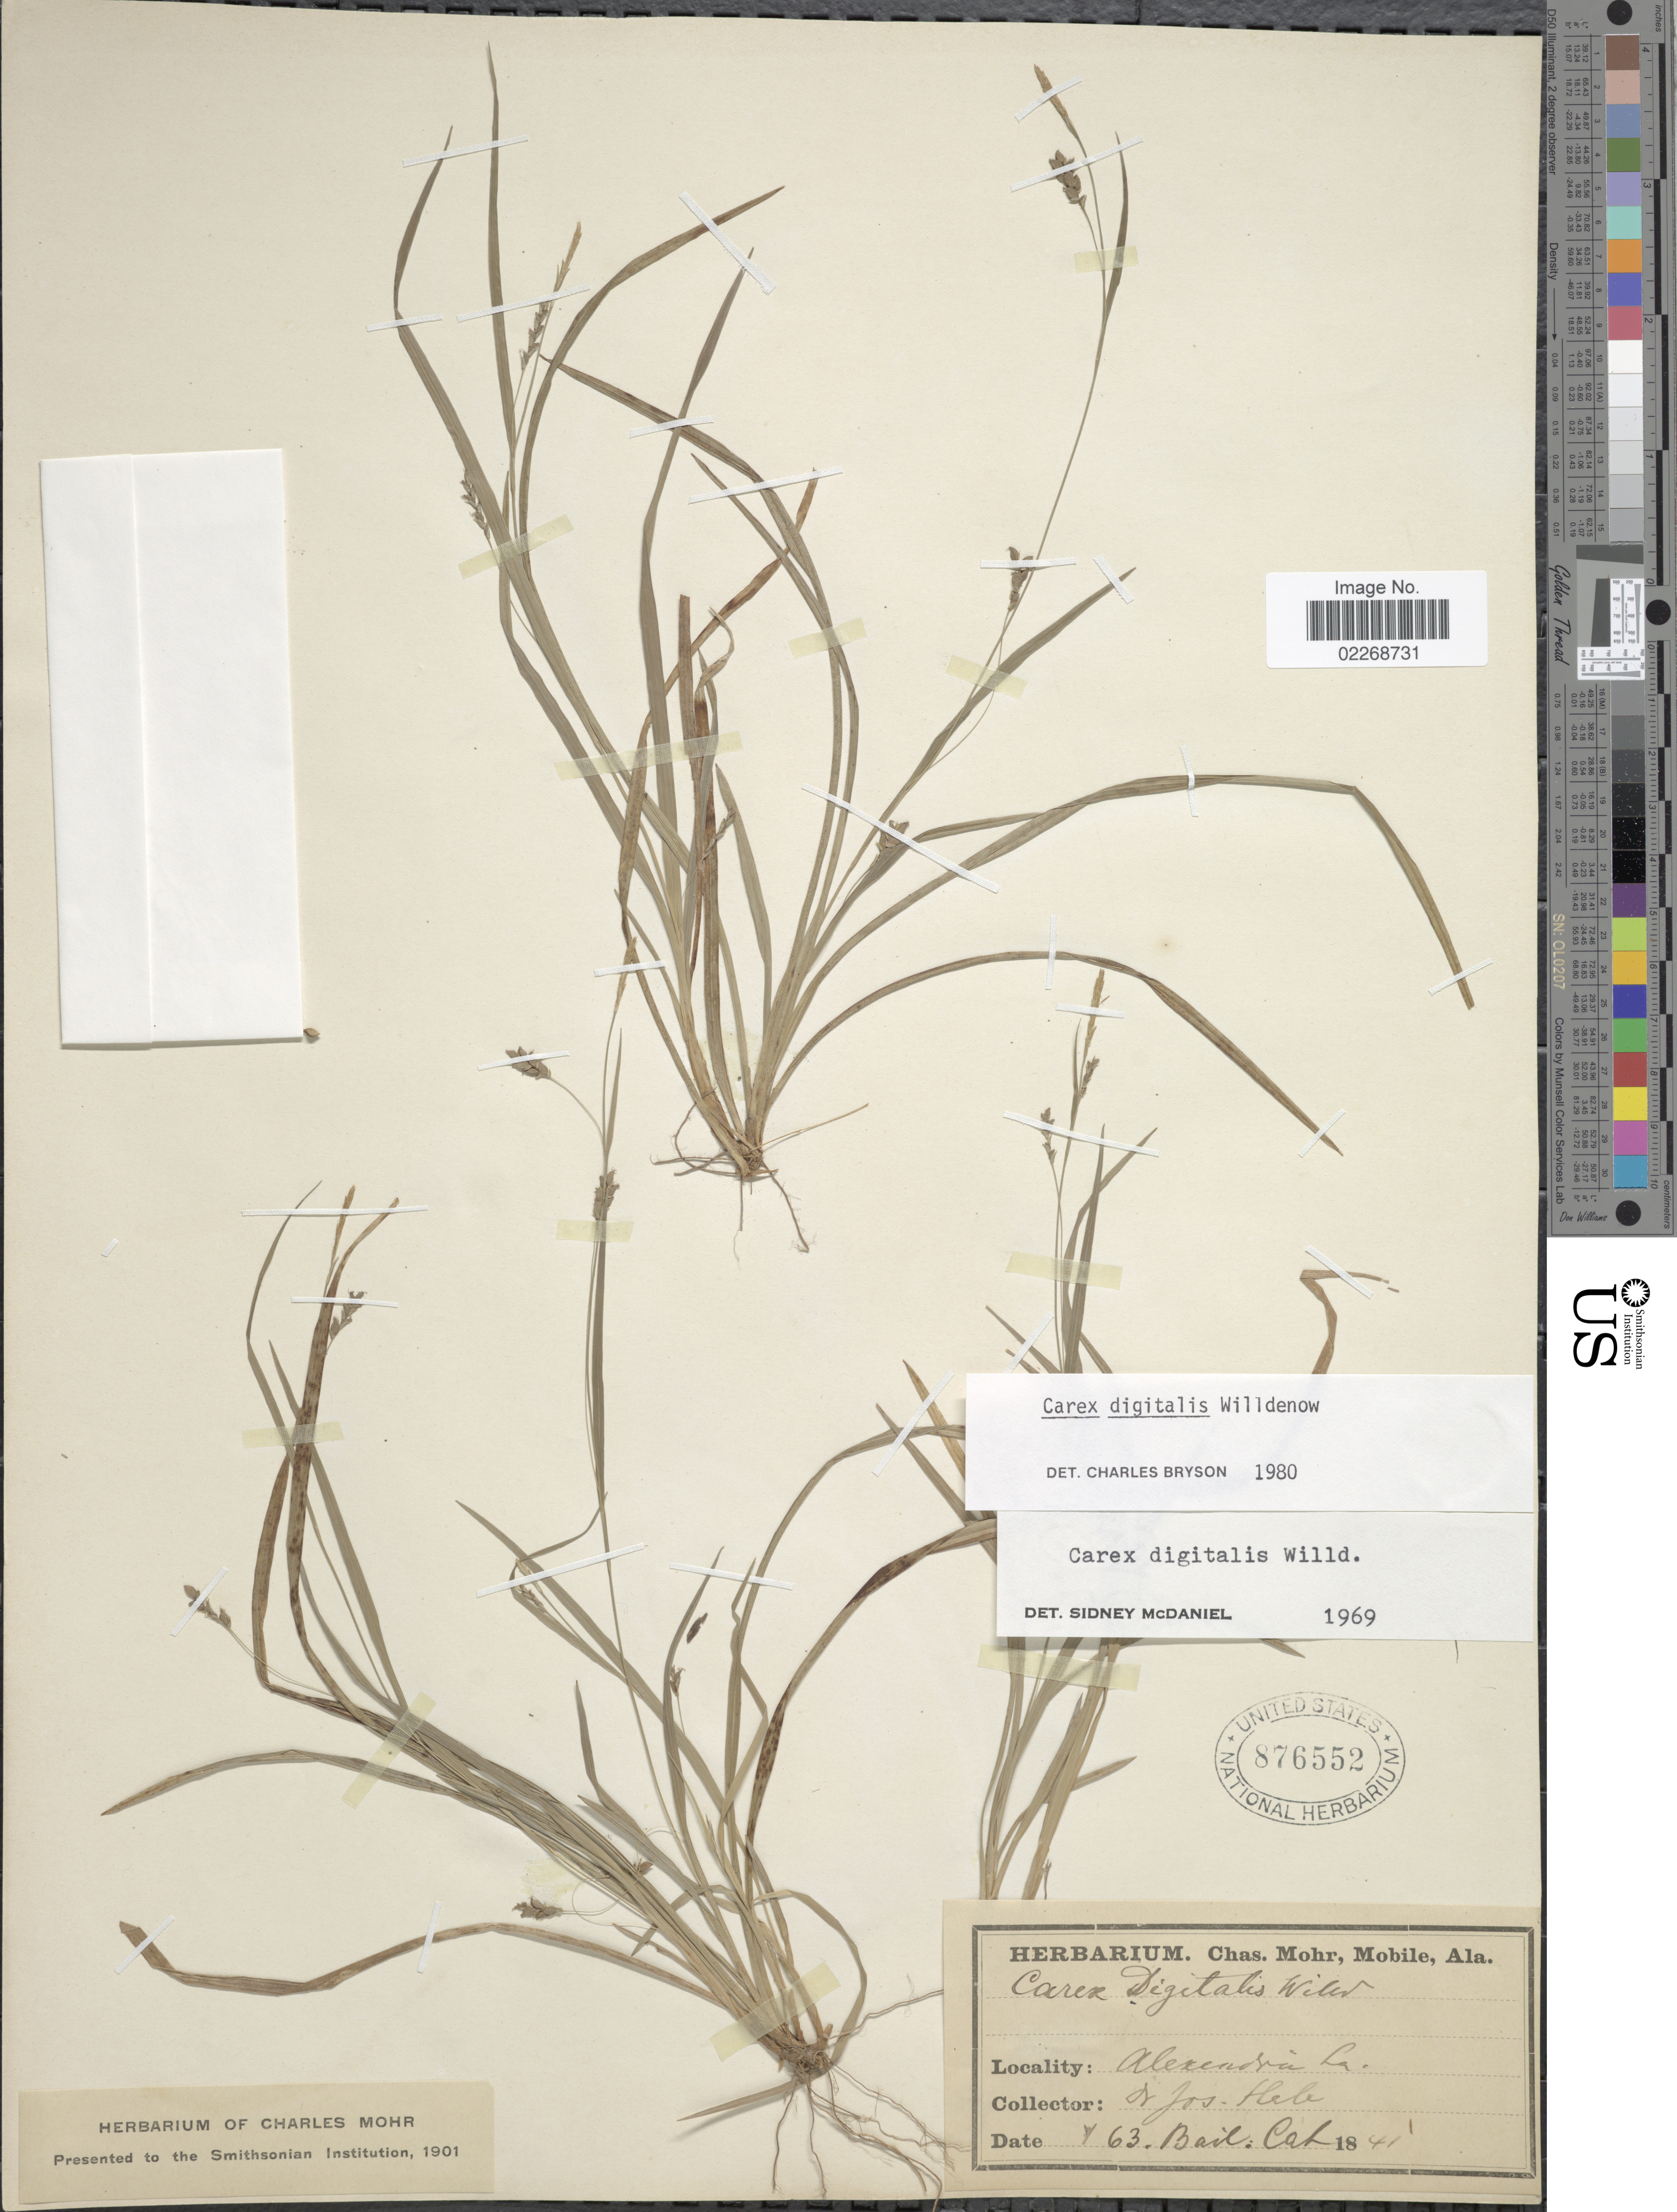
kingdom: Plantae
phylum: Tracheophyta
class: Liliopsida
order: Poales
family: Cyperaceae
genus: Carex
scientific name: Carex digitalis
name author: Willd.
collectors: J. Hale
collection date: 1841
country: United States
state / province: Louisiana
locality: Alexandria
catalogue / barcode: US 876552